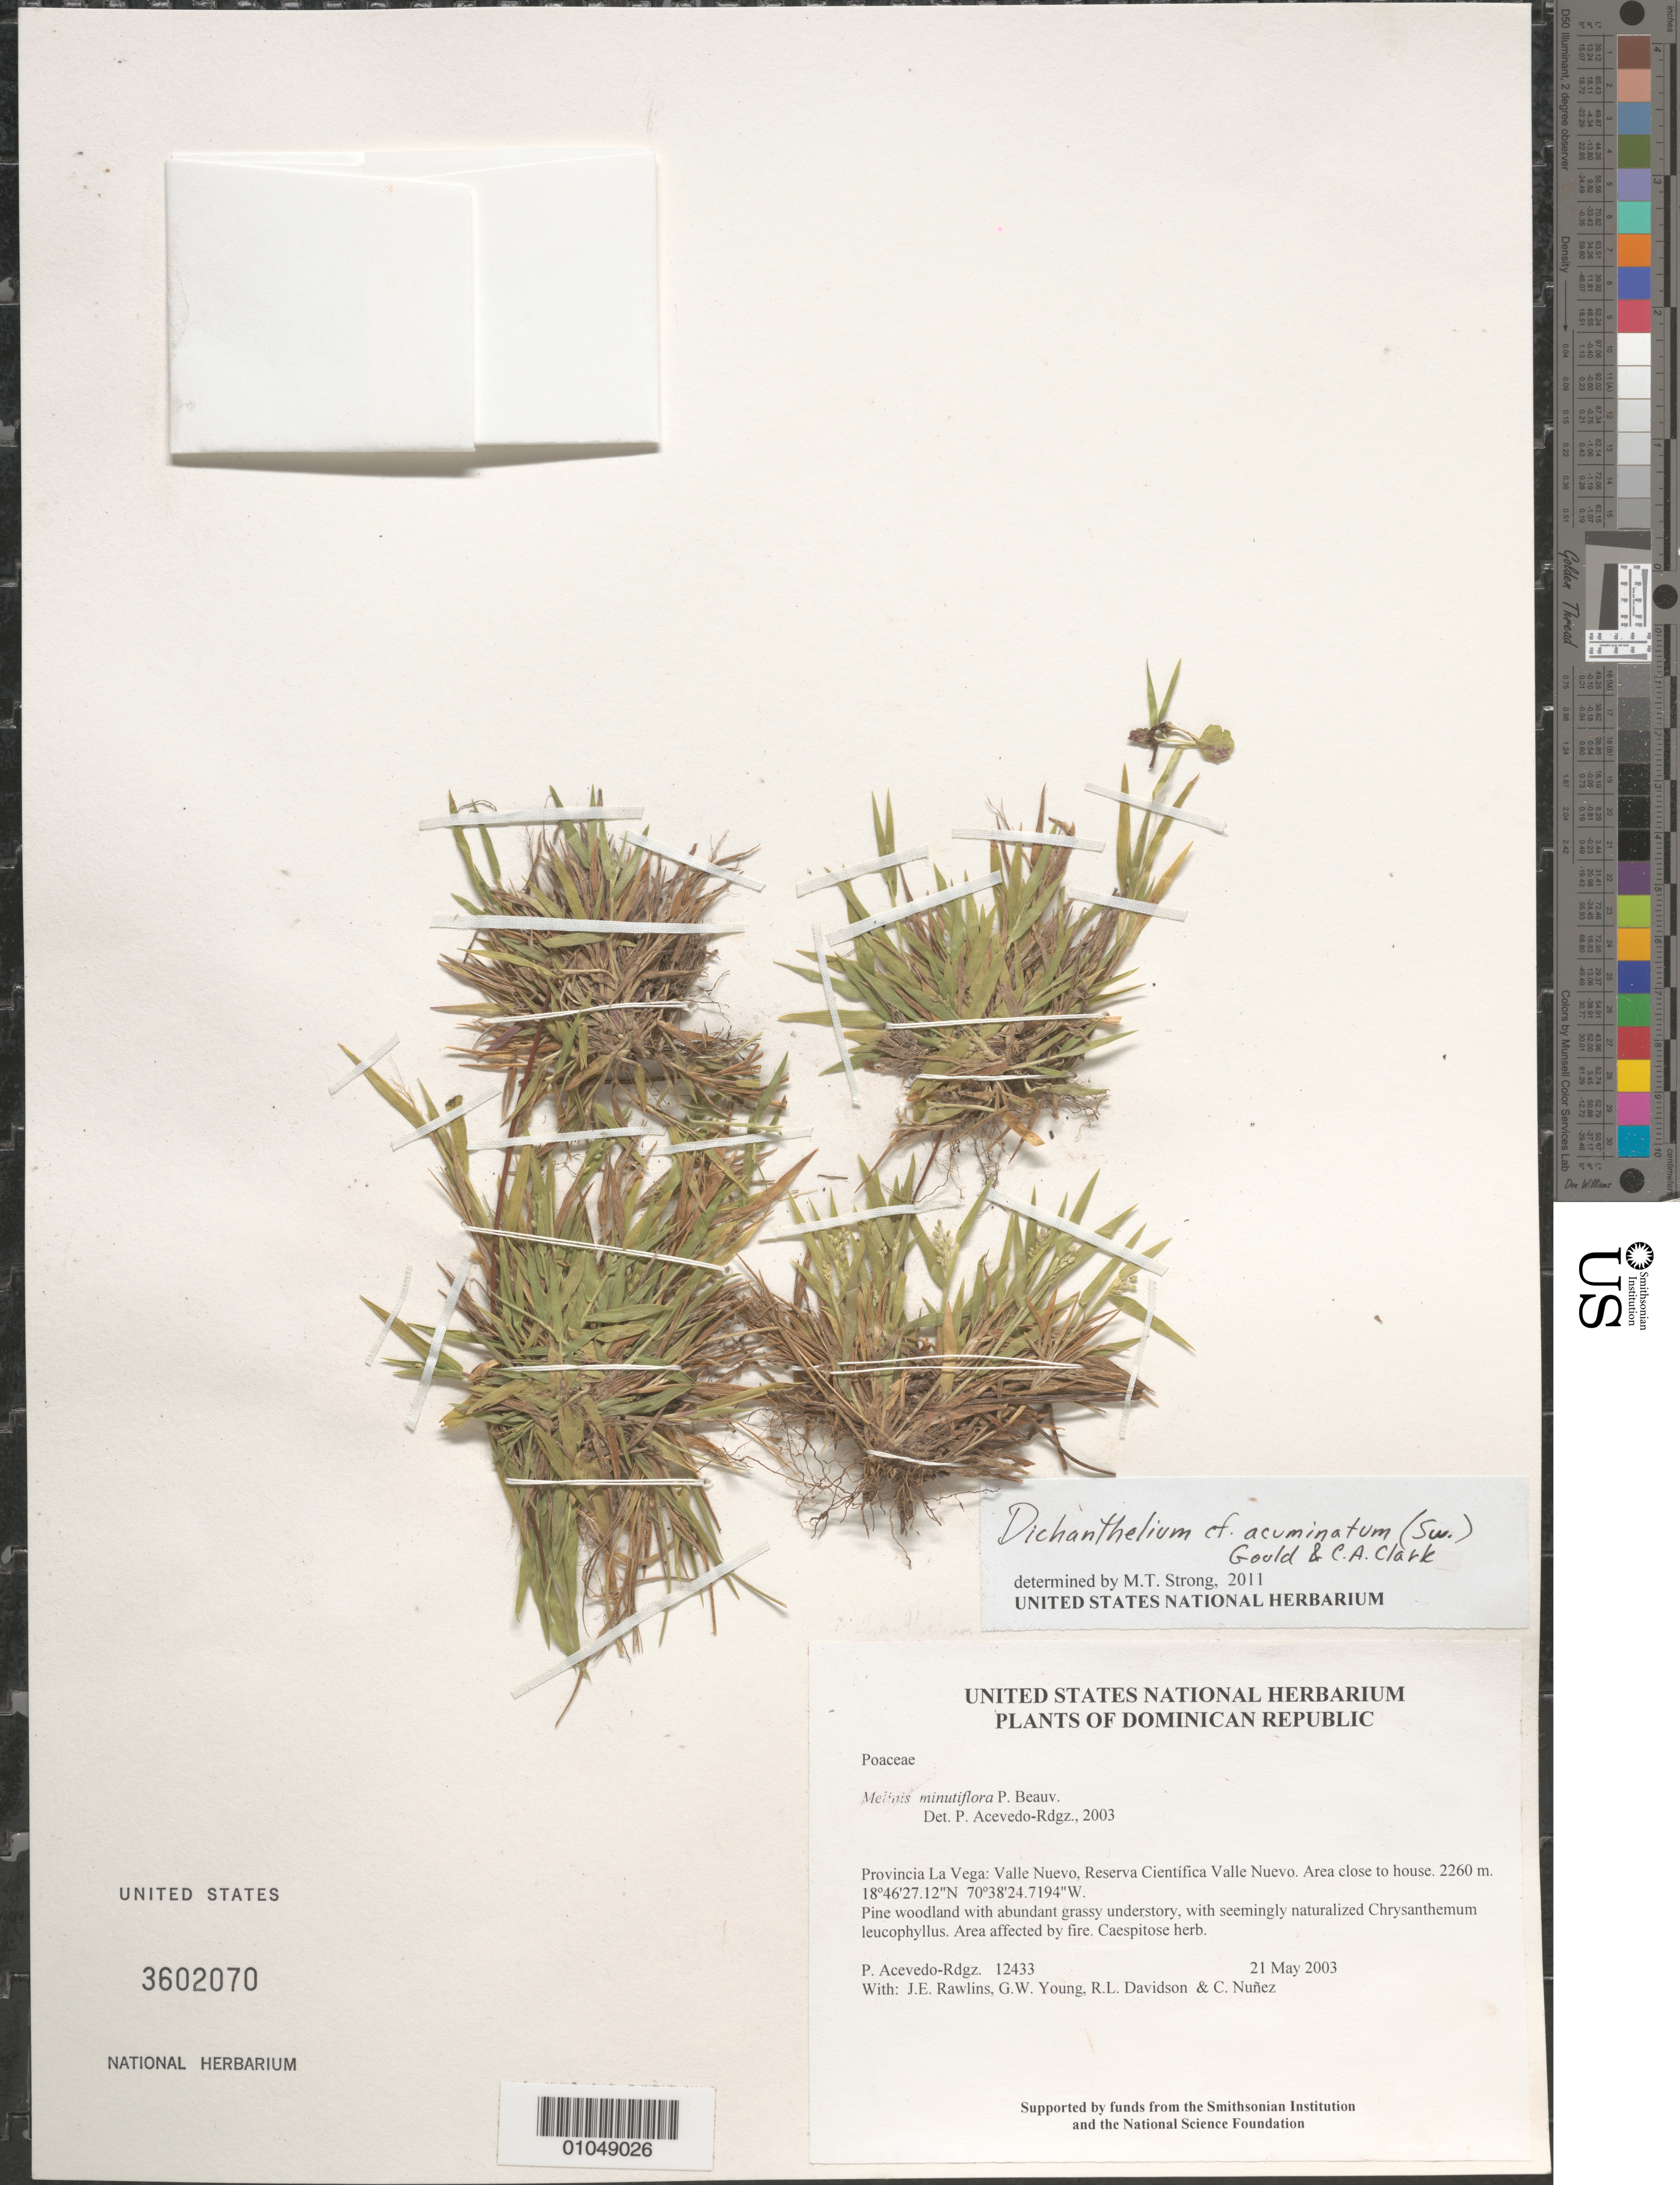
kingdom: Plantae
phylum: Tracheophyta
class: Liliopsida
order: Poales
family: Poaceae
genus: Dichanthelium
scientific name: Dichanthelium acuminatum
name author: (Sw.) Gould & C.A. Clark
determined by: Strong, M. T., (US), Smithsonian Institution - National Museum of Natural History (UNITED STATES)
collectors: P. Acevedo-Rodr., J. Rawlins, G. Young, R. Davidson & C. Nunez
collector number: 12433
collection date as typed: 21 May 2003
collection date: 2003-05-21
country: Dominican Republic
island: Hispaniola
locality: Provincia La Vega: Valle Nuevo, Reserva Científica Valle Nuevo. Area close to house.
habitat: Pine woodland with abundant grassy understory, with seemingly naturalized Chrysanthemum leucophyllus. Area affected by fire.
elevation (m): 2260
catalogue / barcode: US 3602070